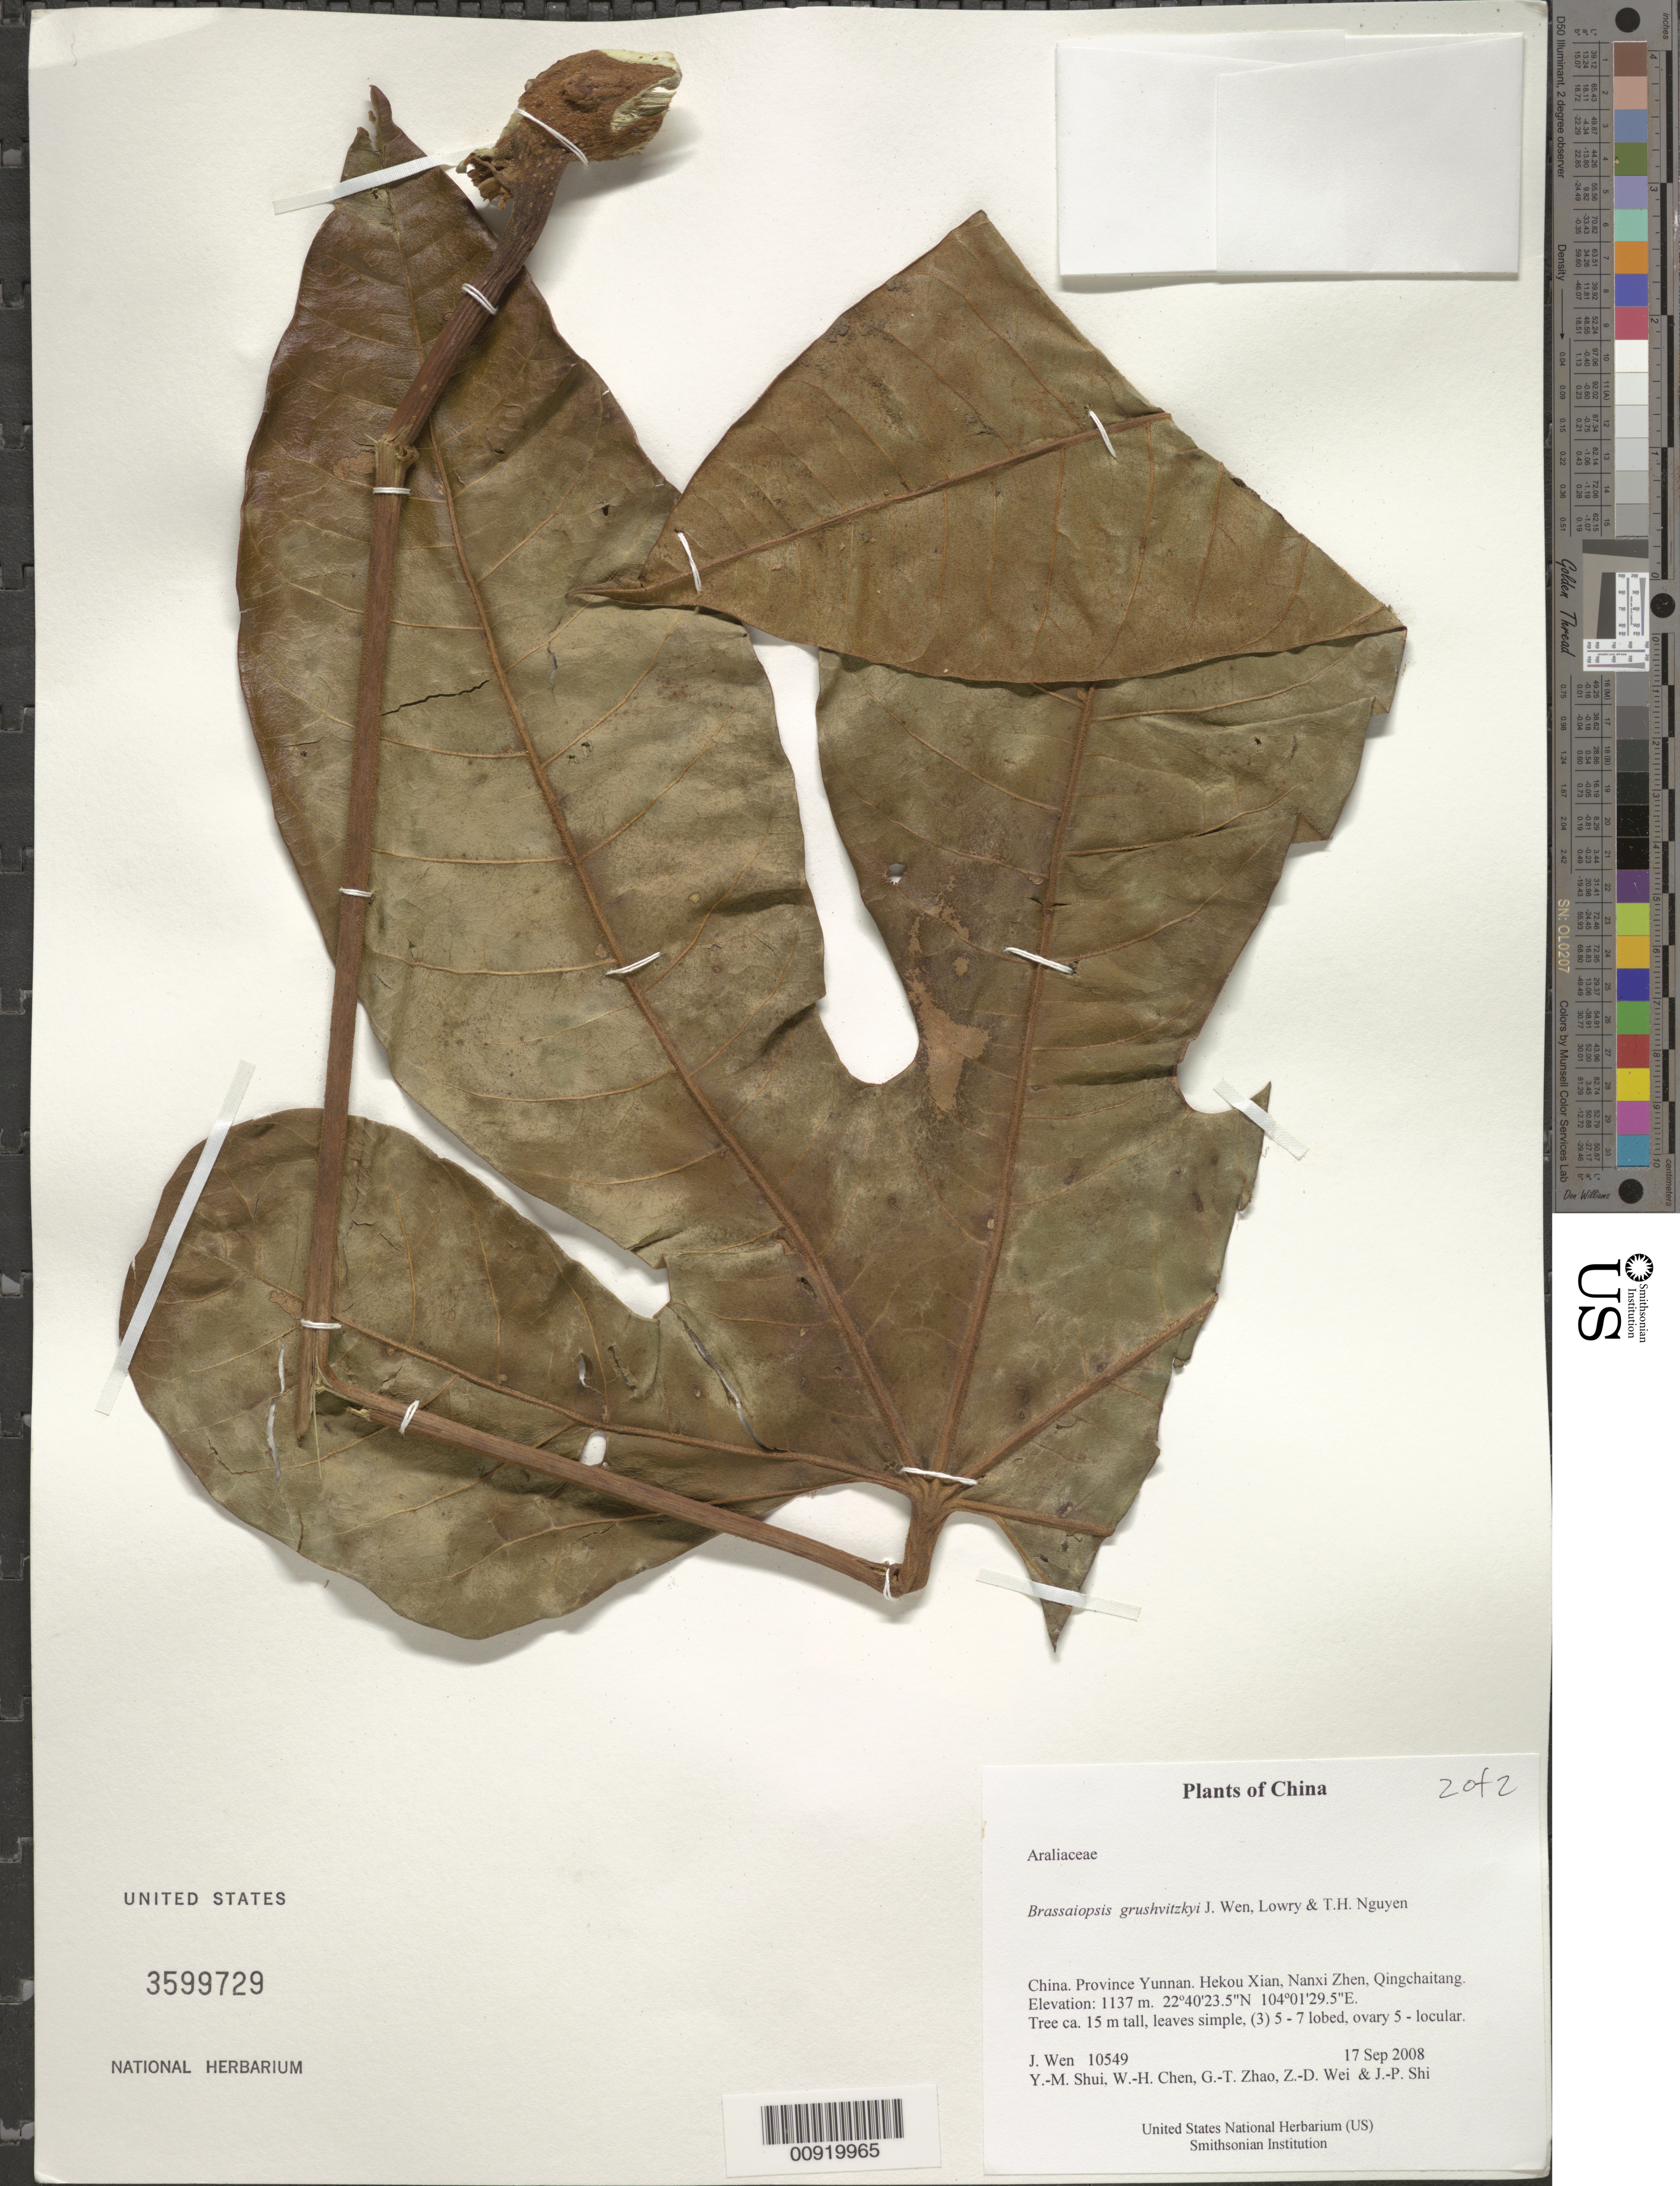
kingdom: Plantae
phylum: Tracheophyta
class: Magnoliopsida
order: Apiales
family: Araliaceae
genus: Brassaiopsis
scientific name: Brassaiopsis grushvitzkyi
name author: J. Wen et al.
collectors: J. Wen, Y. Shui, W. Chen, G. Zhao, Z. Wei & J. Shi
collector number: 10549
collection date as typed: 17 Sep 2008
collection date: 2008-09-17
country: China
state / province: Yunnan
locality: Hekou Xian, Nanxi Zhen, Qingchaitang.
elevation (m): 1137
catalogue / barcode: US 3599729